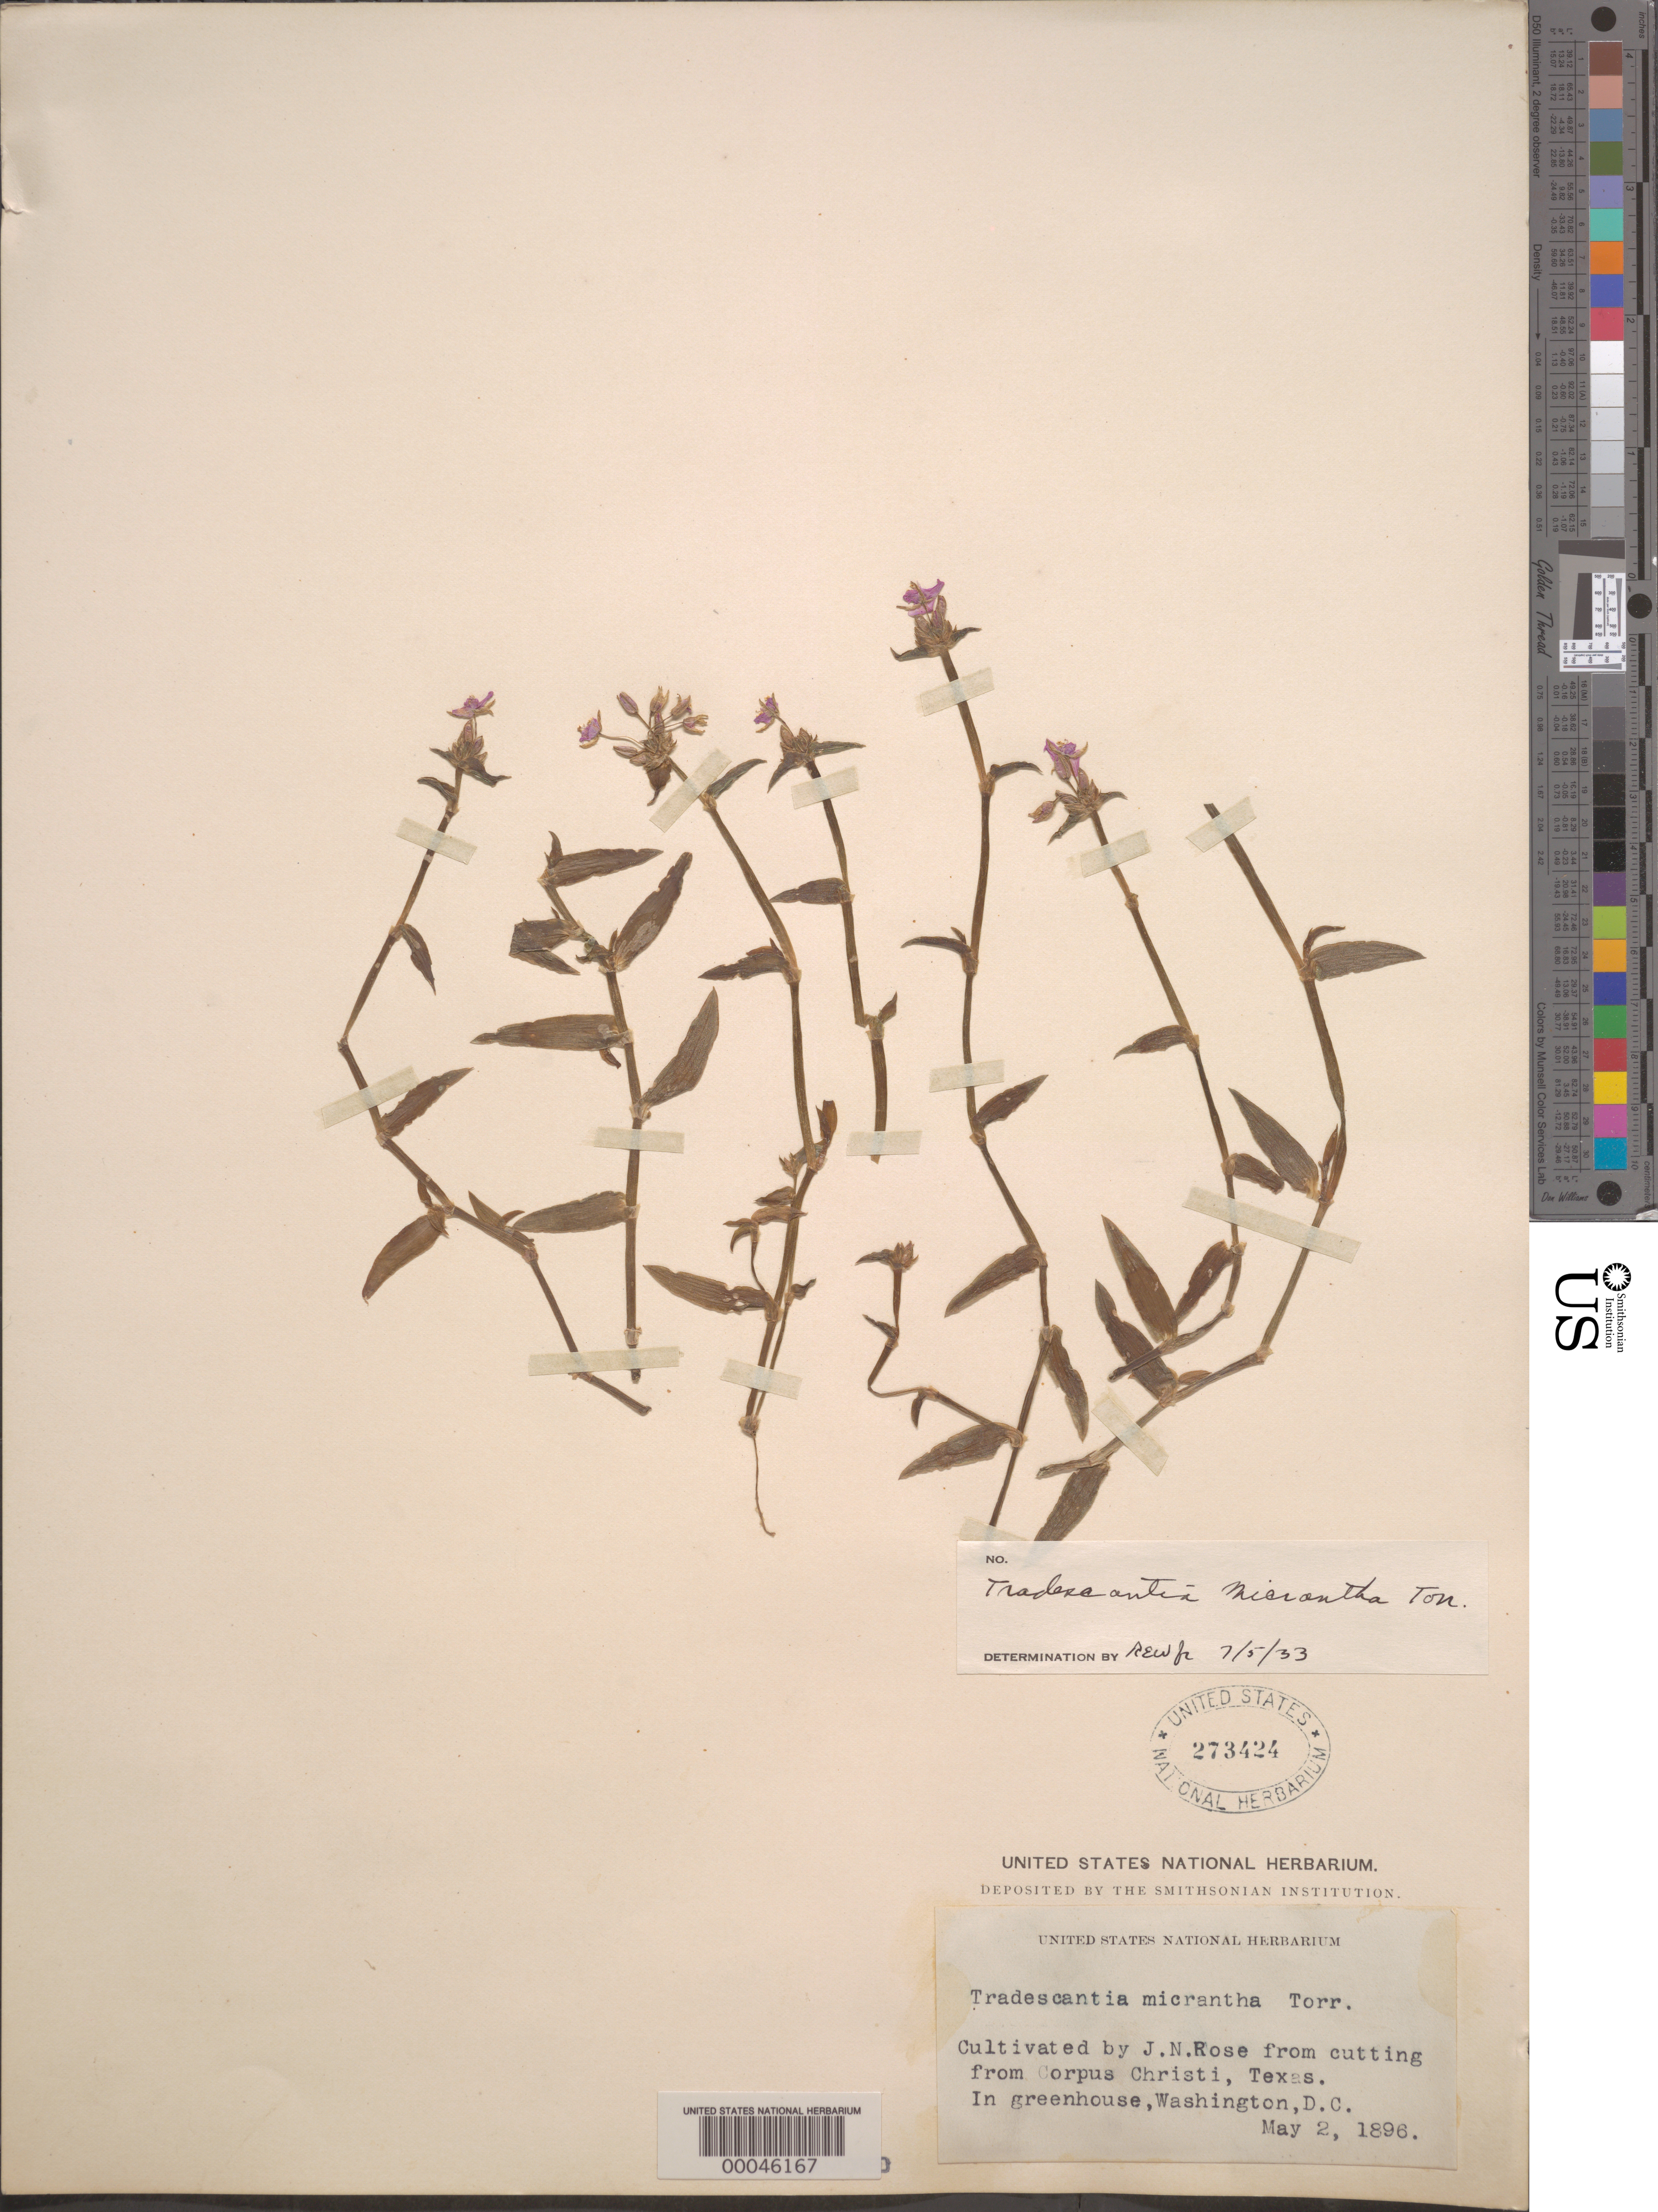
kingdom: Plantae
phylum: Tracheophyta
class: Liliopsida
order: Commelinales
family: Commelinaceae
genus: Callisia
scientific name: Callisia micrantha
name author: (Torr.) D.R. Hunt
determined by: Woodson, R. E., Jr.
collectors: J. N. Rose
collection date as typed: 02 May 1896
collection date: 1896-05-02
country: United States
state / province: Texas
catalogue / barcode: US 273424